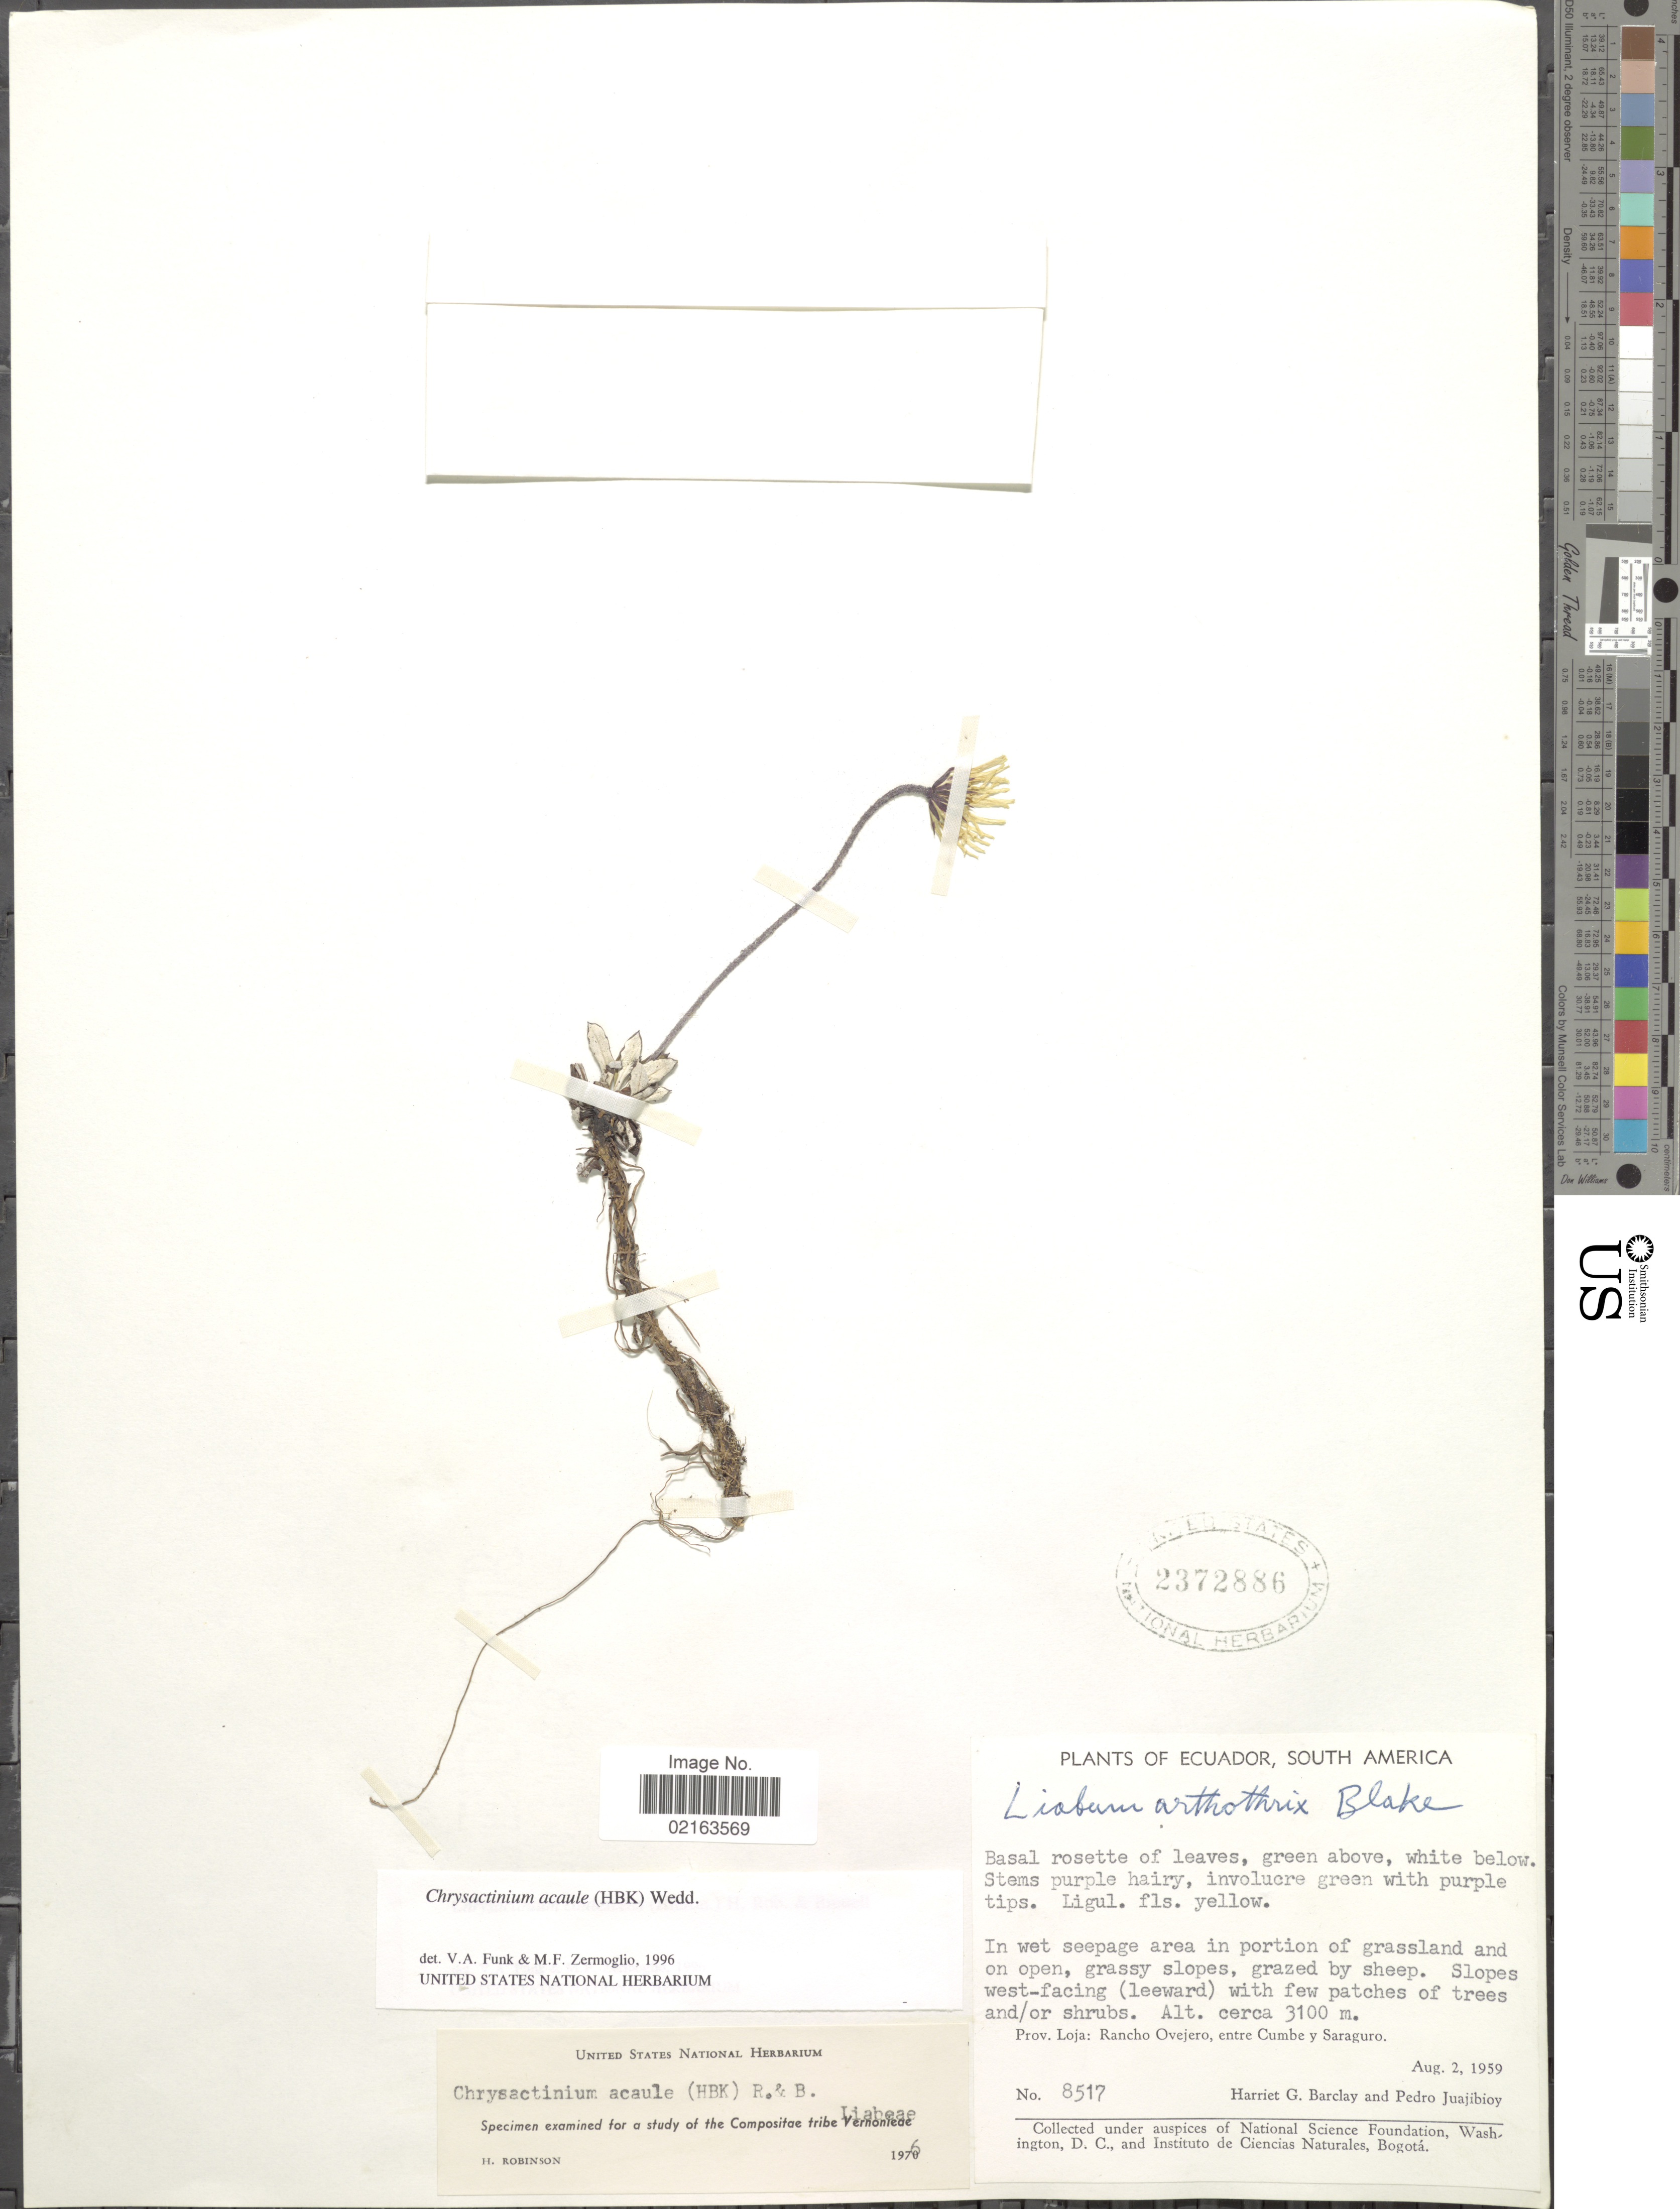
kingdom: Plantae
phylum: Tracheophyta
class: Magnoliopsida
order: Asterales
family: Asteraceae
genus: Chrysactinium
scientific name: Chrysactinium acaule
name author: (Kunth) Wedd.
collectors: H. G. Barclay & P. Juajibioy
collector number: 8517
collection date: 1959-08-02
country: Ecuador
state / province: Loja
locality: Prov. Loja: Rancho Ovejero, entre Cumbe y Saraguro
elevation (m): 3100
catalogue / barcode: US 2372886